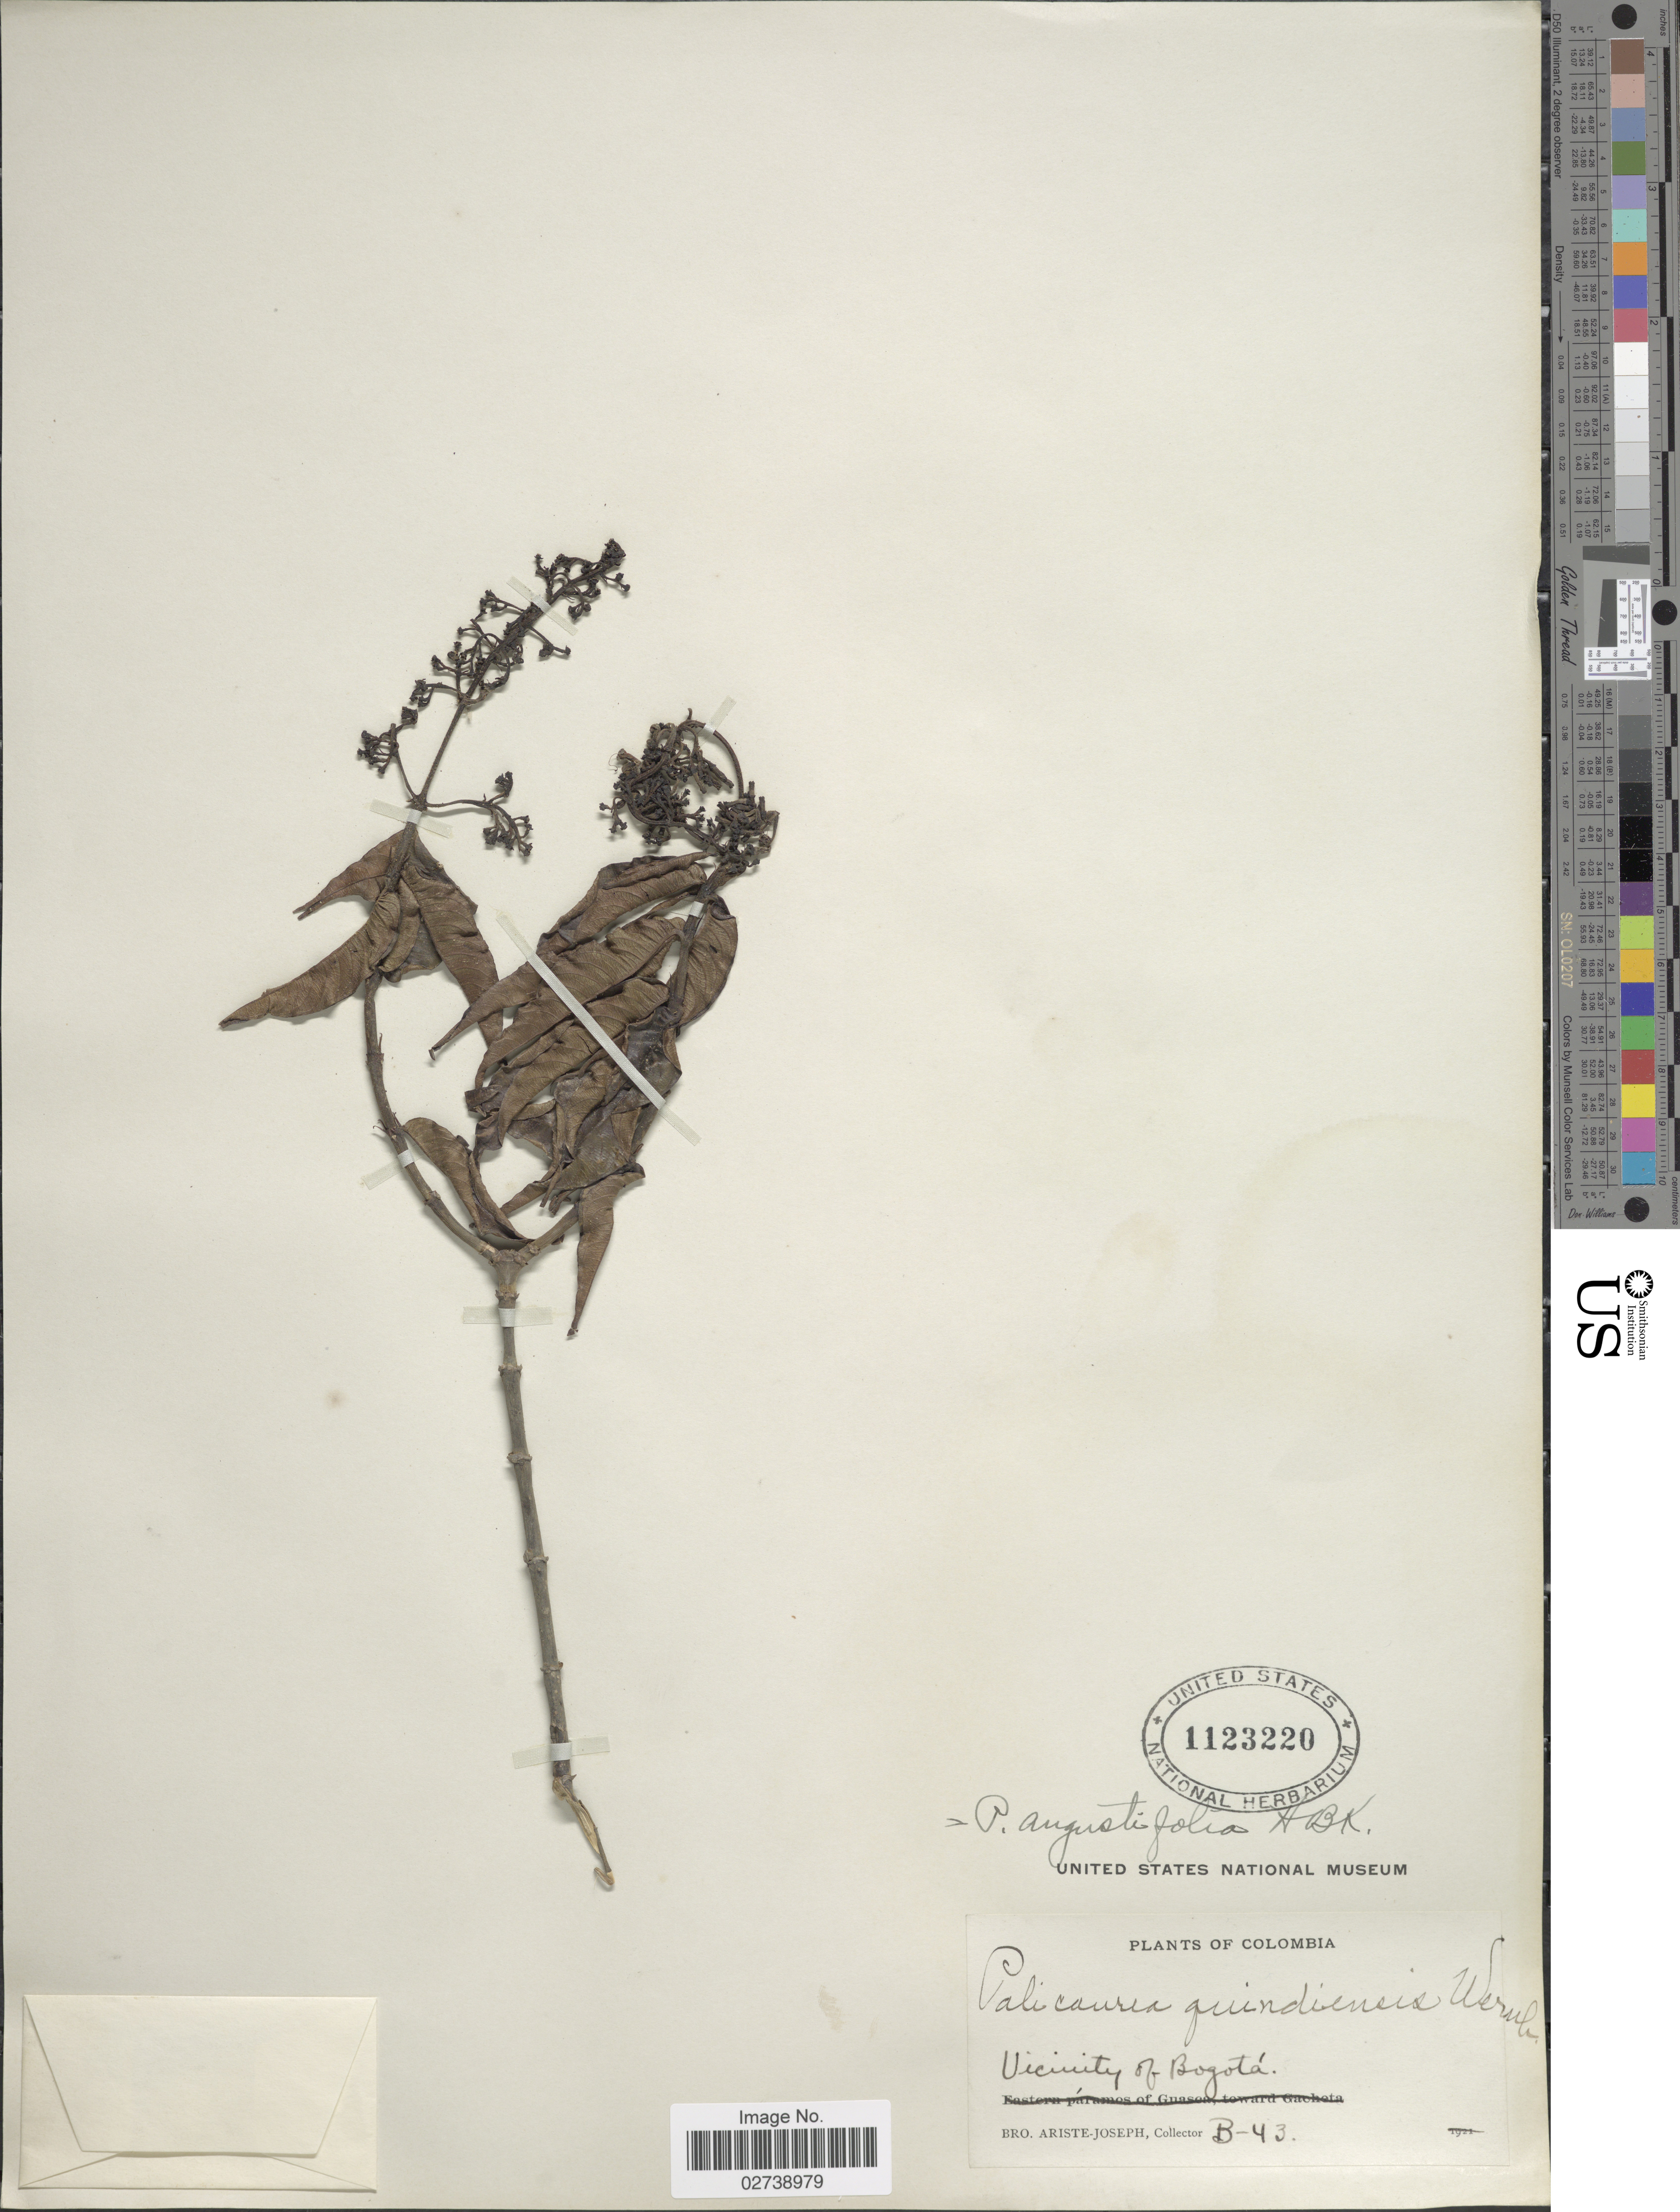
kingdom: Plantae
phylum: Tracheophyta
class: Magnoliopsida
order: Gentianales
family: Rubiaceae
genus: Palicourea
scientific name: Palicourea angustifolia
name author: Kunth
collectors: Bro. Ariste-Joseph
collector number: B-43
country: Colombia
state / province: Bogota D.C.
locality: Vicinity of Bogota,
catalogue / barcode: US 1123220